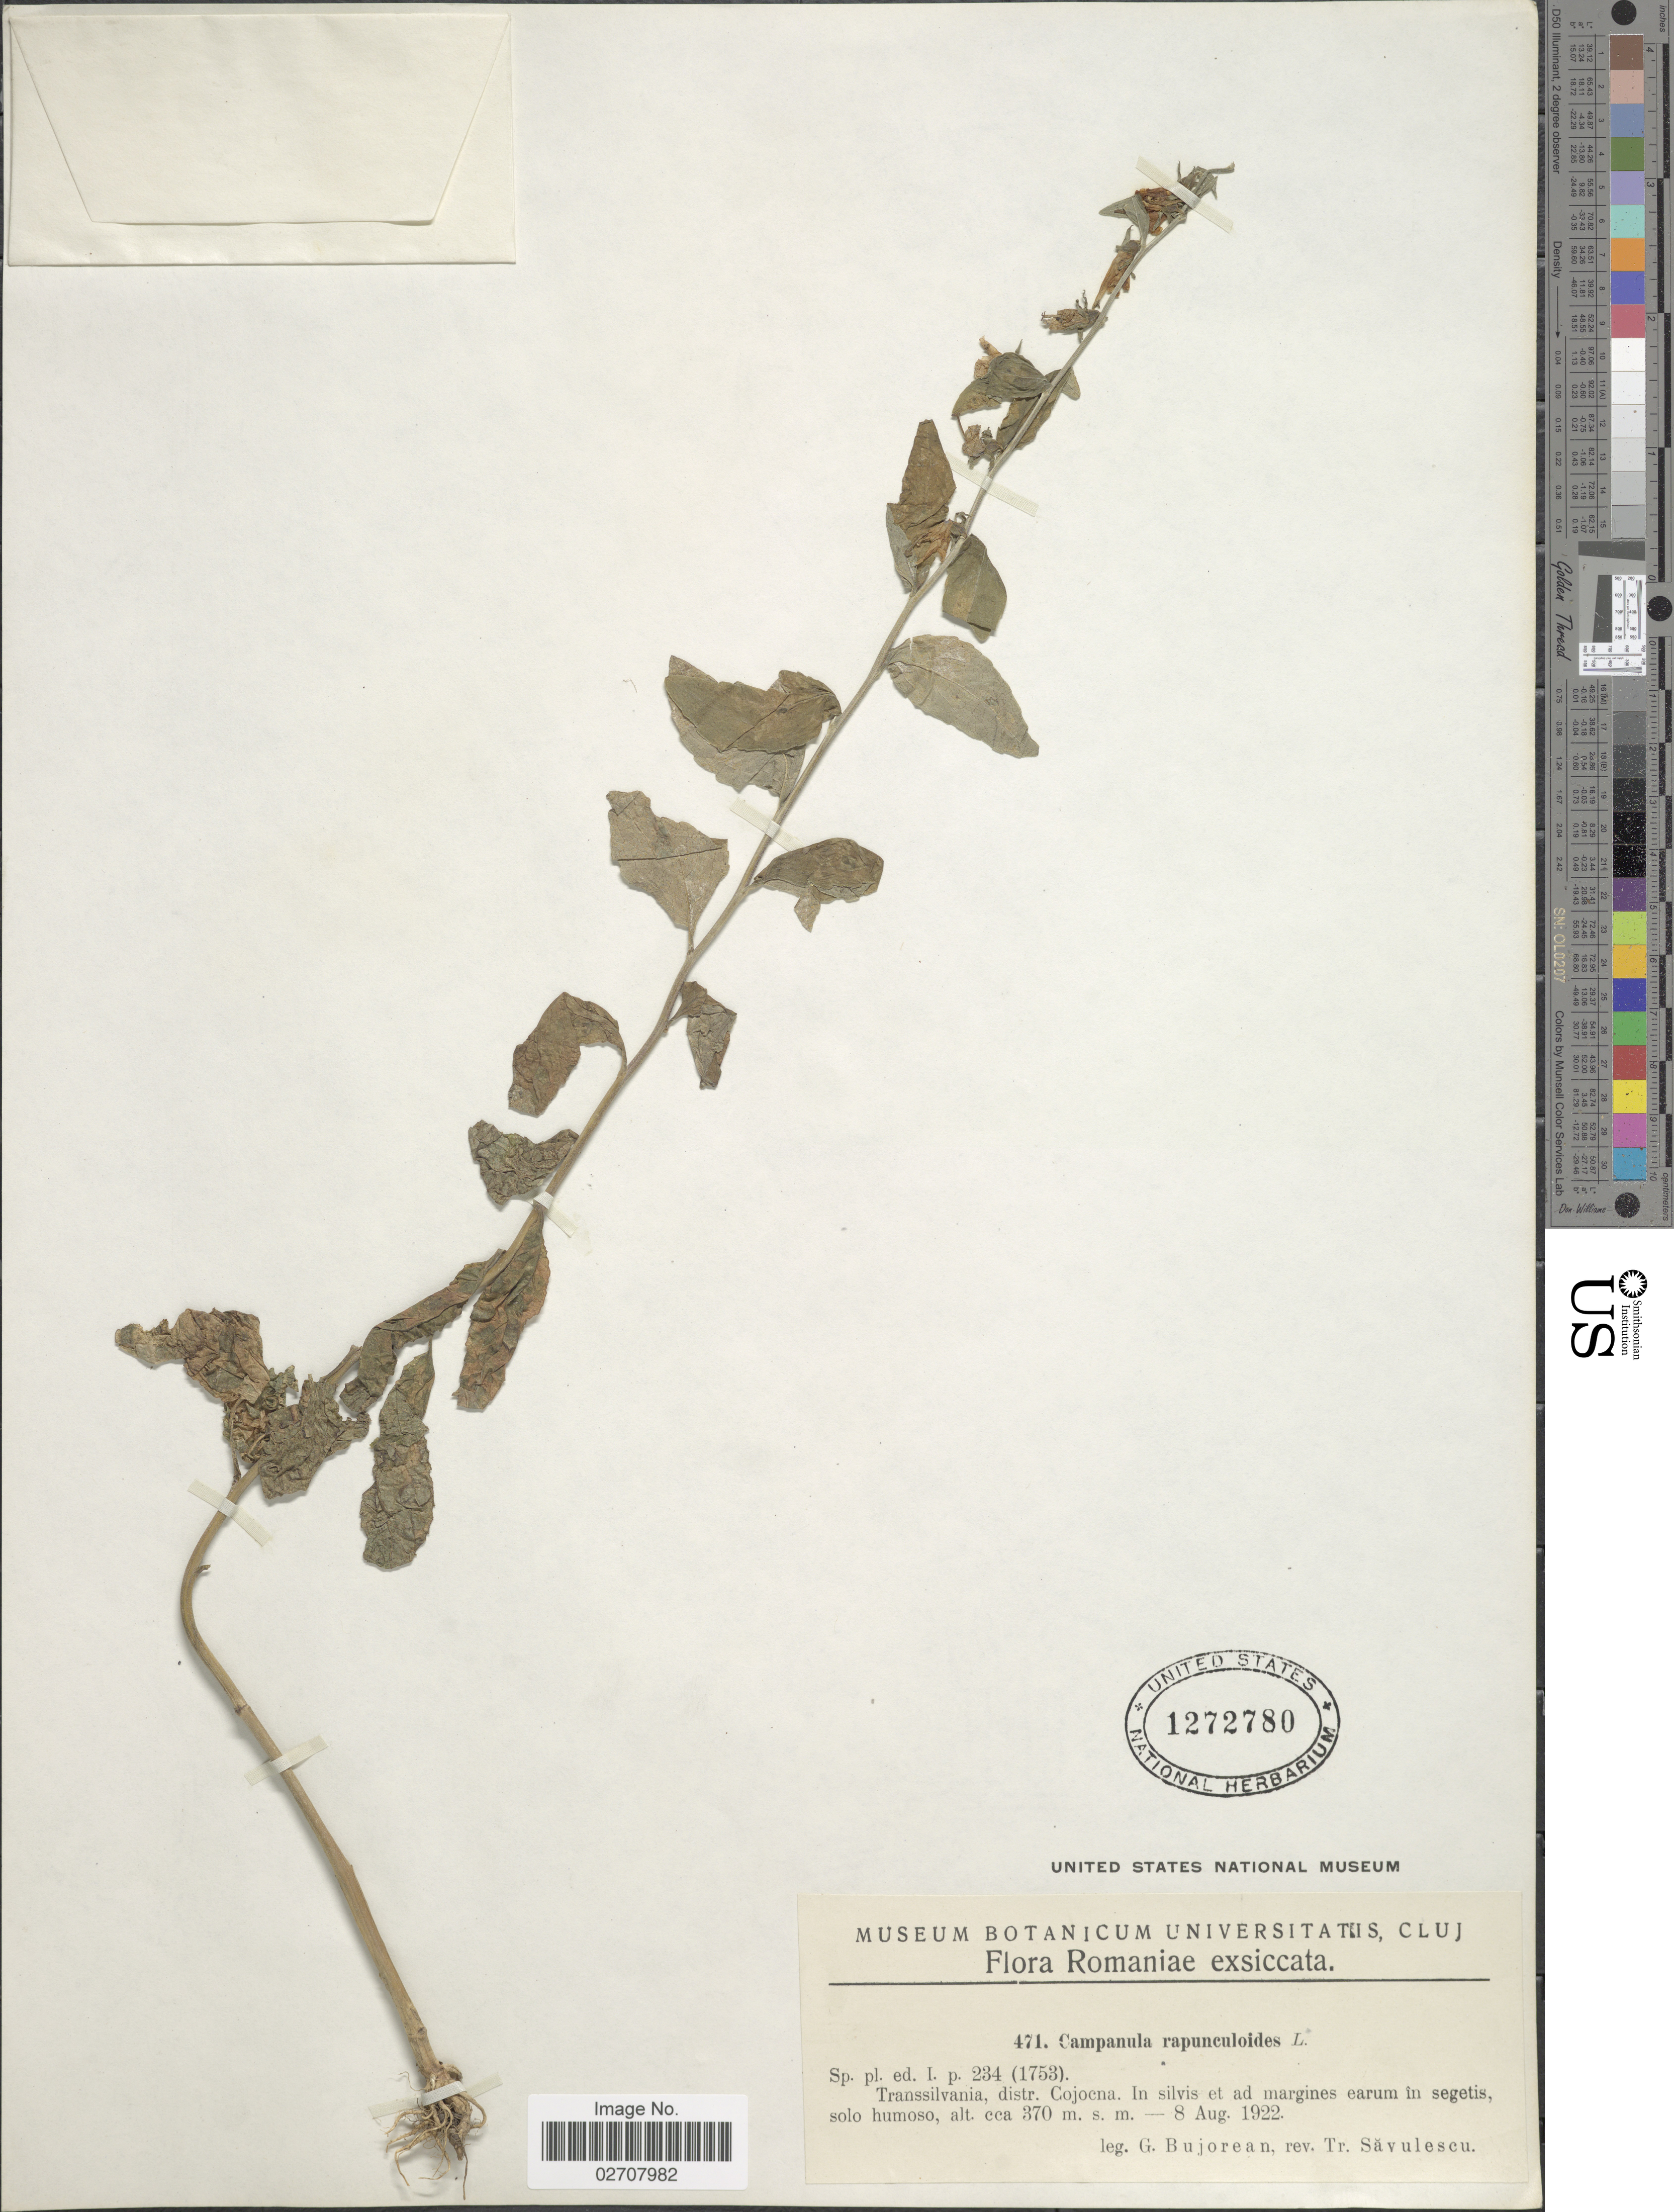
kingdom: Plantae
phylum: Tracheophyta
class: Magnoliopsida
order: Asterales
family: Campanulaceae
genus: Campanula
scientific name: Campanula rapunculoides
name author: L.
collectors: G. Bujorean & T. Savulescu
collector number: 471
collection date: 1922-08-08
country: Romania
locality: Transsilvania, distr. Cojocna. In silvis et ad margines earum in segetis, solo humoso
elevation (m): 370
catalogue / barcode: US 1272780